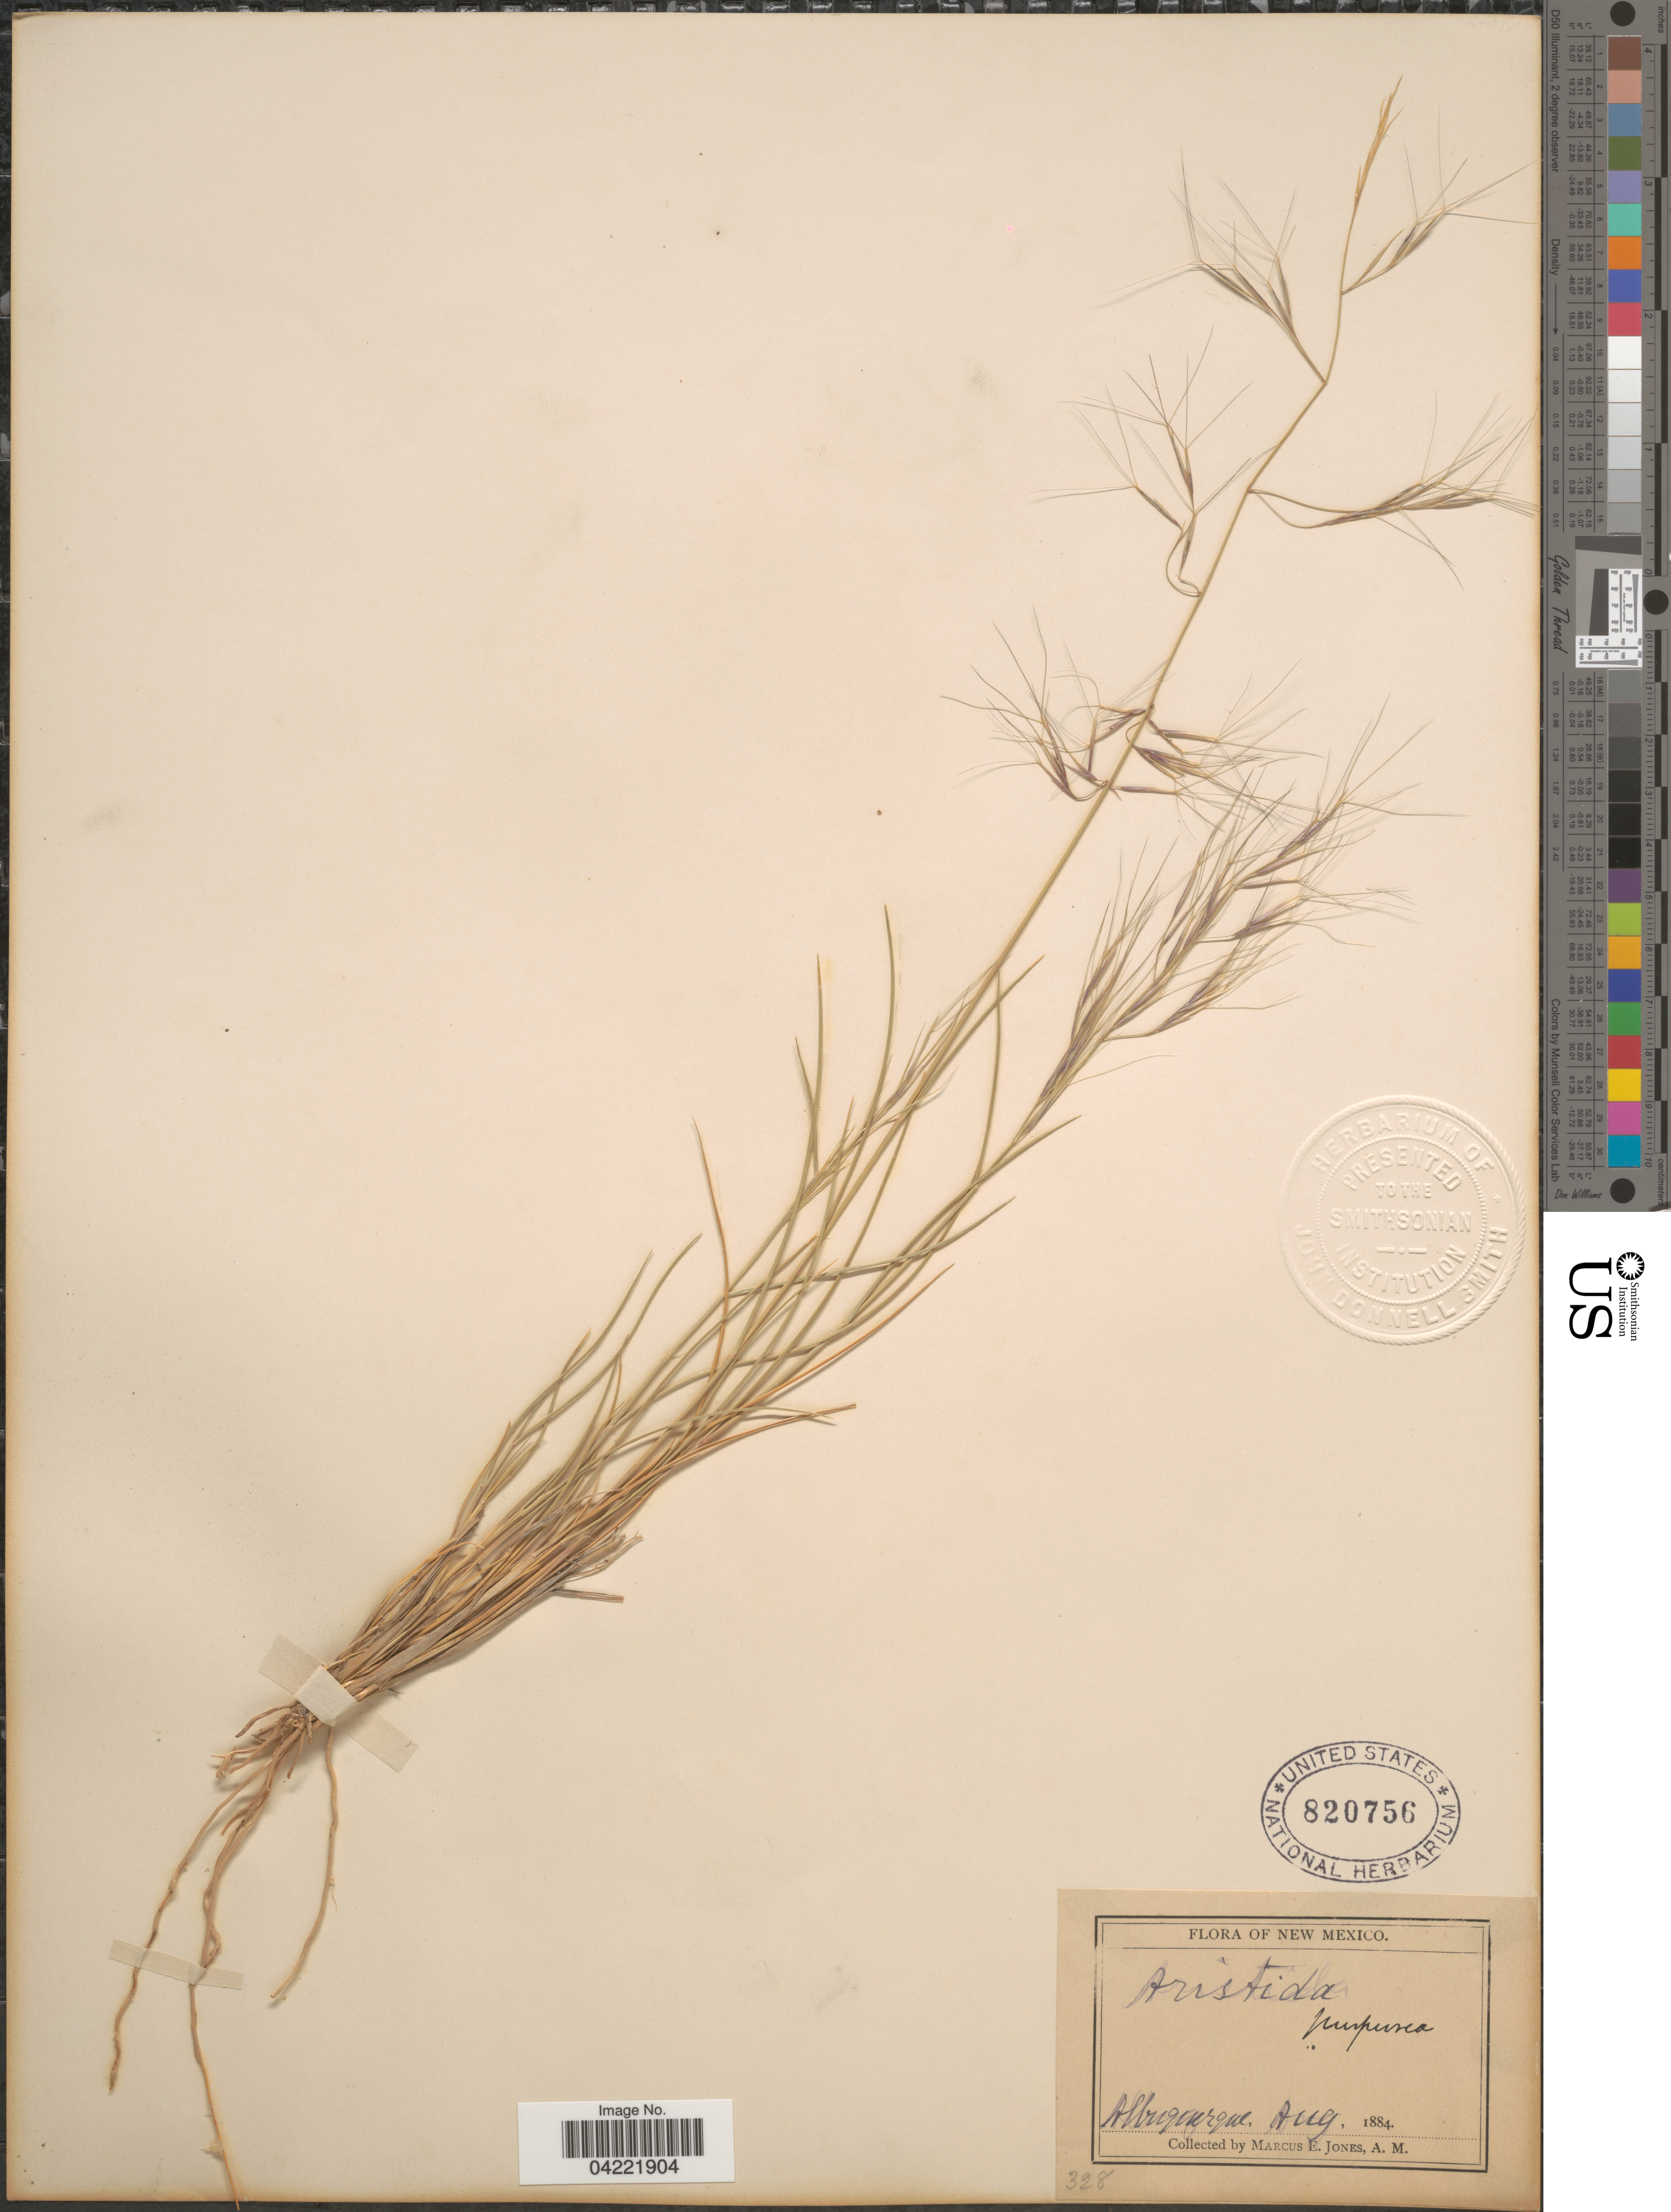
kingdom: Plantae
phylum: Tracheophyta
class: Liliopsida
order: Poales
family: Poaceae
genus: Aristida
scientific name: Aristida purpurea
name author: Nutt.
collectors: M. E. Jones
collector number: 328?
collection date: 1884-08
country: United States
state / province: New Mexico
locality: Albuquerque.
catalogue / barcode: US 820756